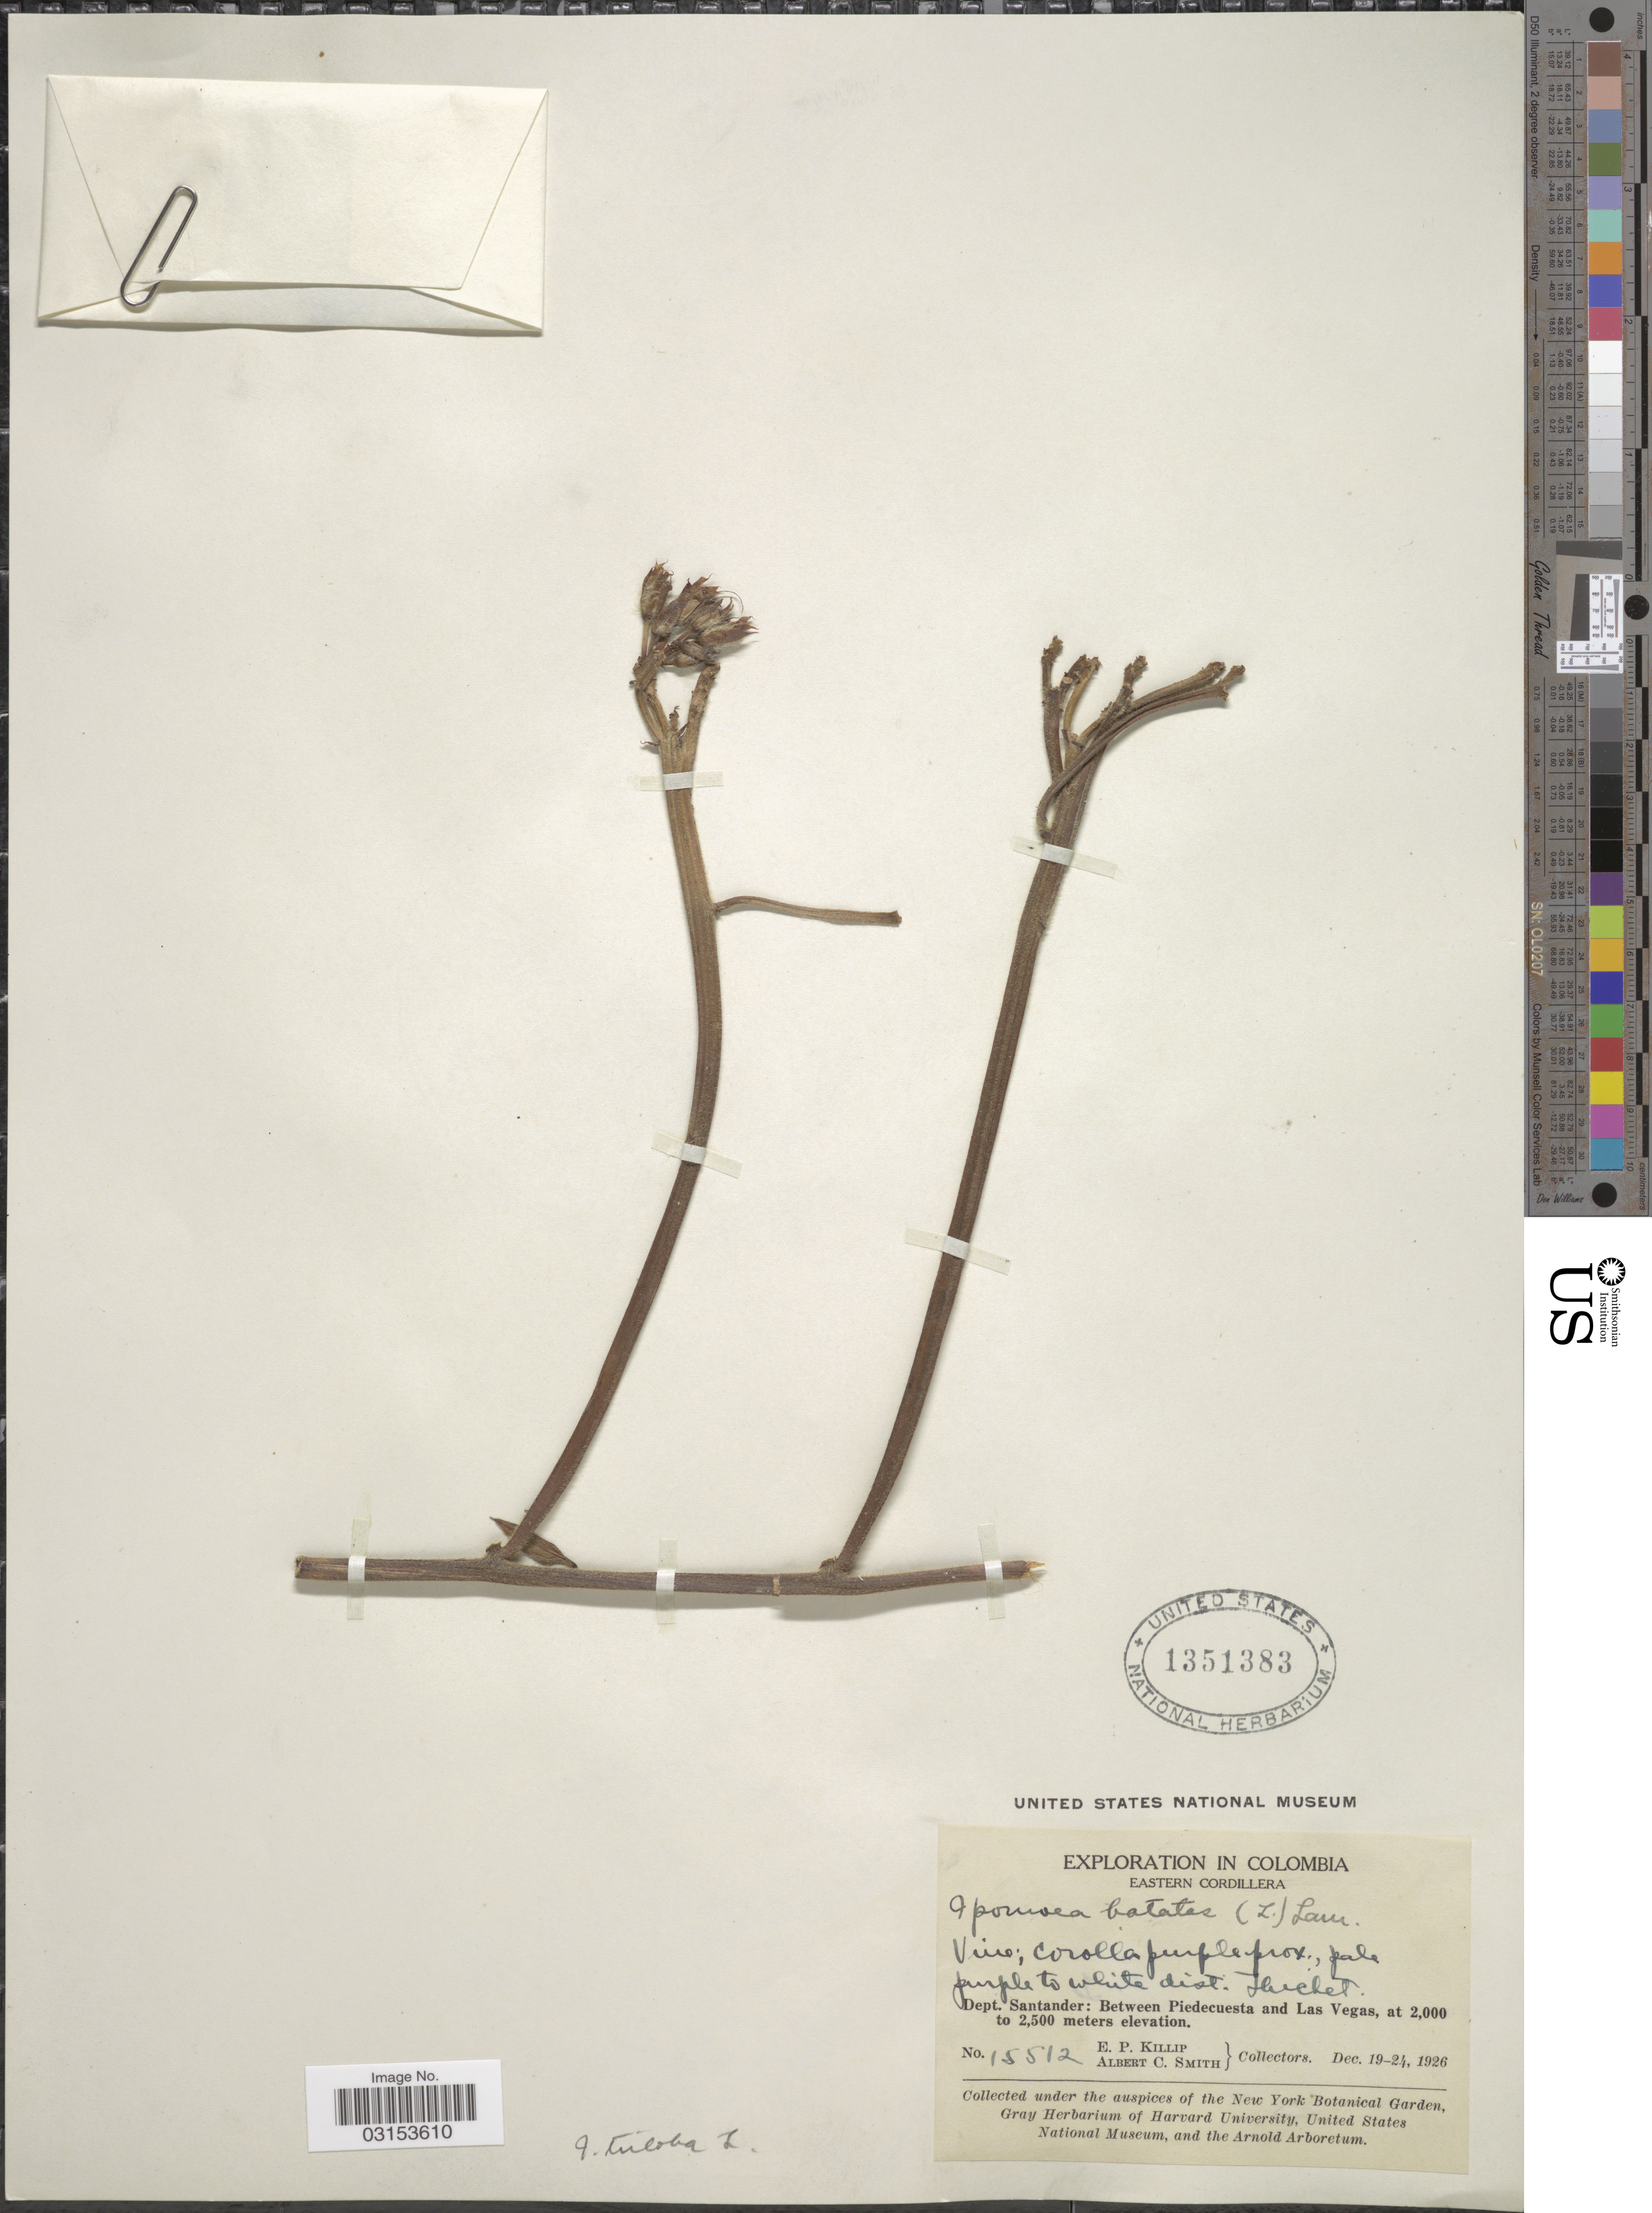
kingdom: Plantae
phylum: Tracheophyta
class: Magnoliopsida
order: Solanales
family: Convolvulaceae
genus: Ipomoea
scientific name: Ipomoea triloba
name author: L.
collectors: E. P. Killip & A. C. Smith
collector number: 15512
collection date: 1926-12-19/1926-12-24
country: Colombia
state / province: Santander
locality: Eastern Cordillera. Dept. Santander: Between Piedecuesta and Las Vegas.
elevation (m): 2000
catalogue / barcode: US 1351383